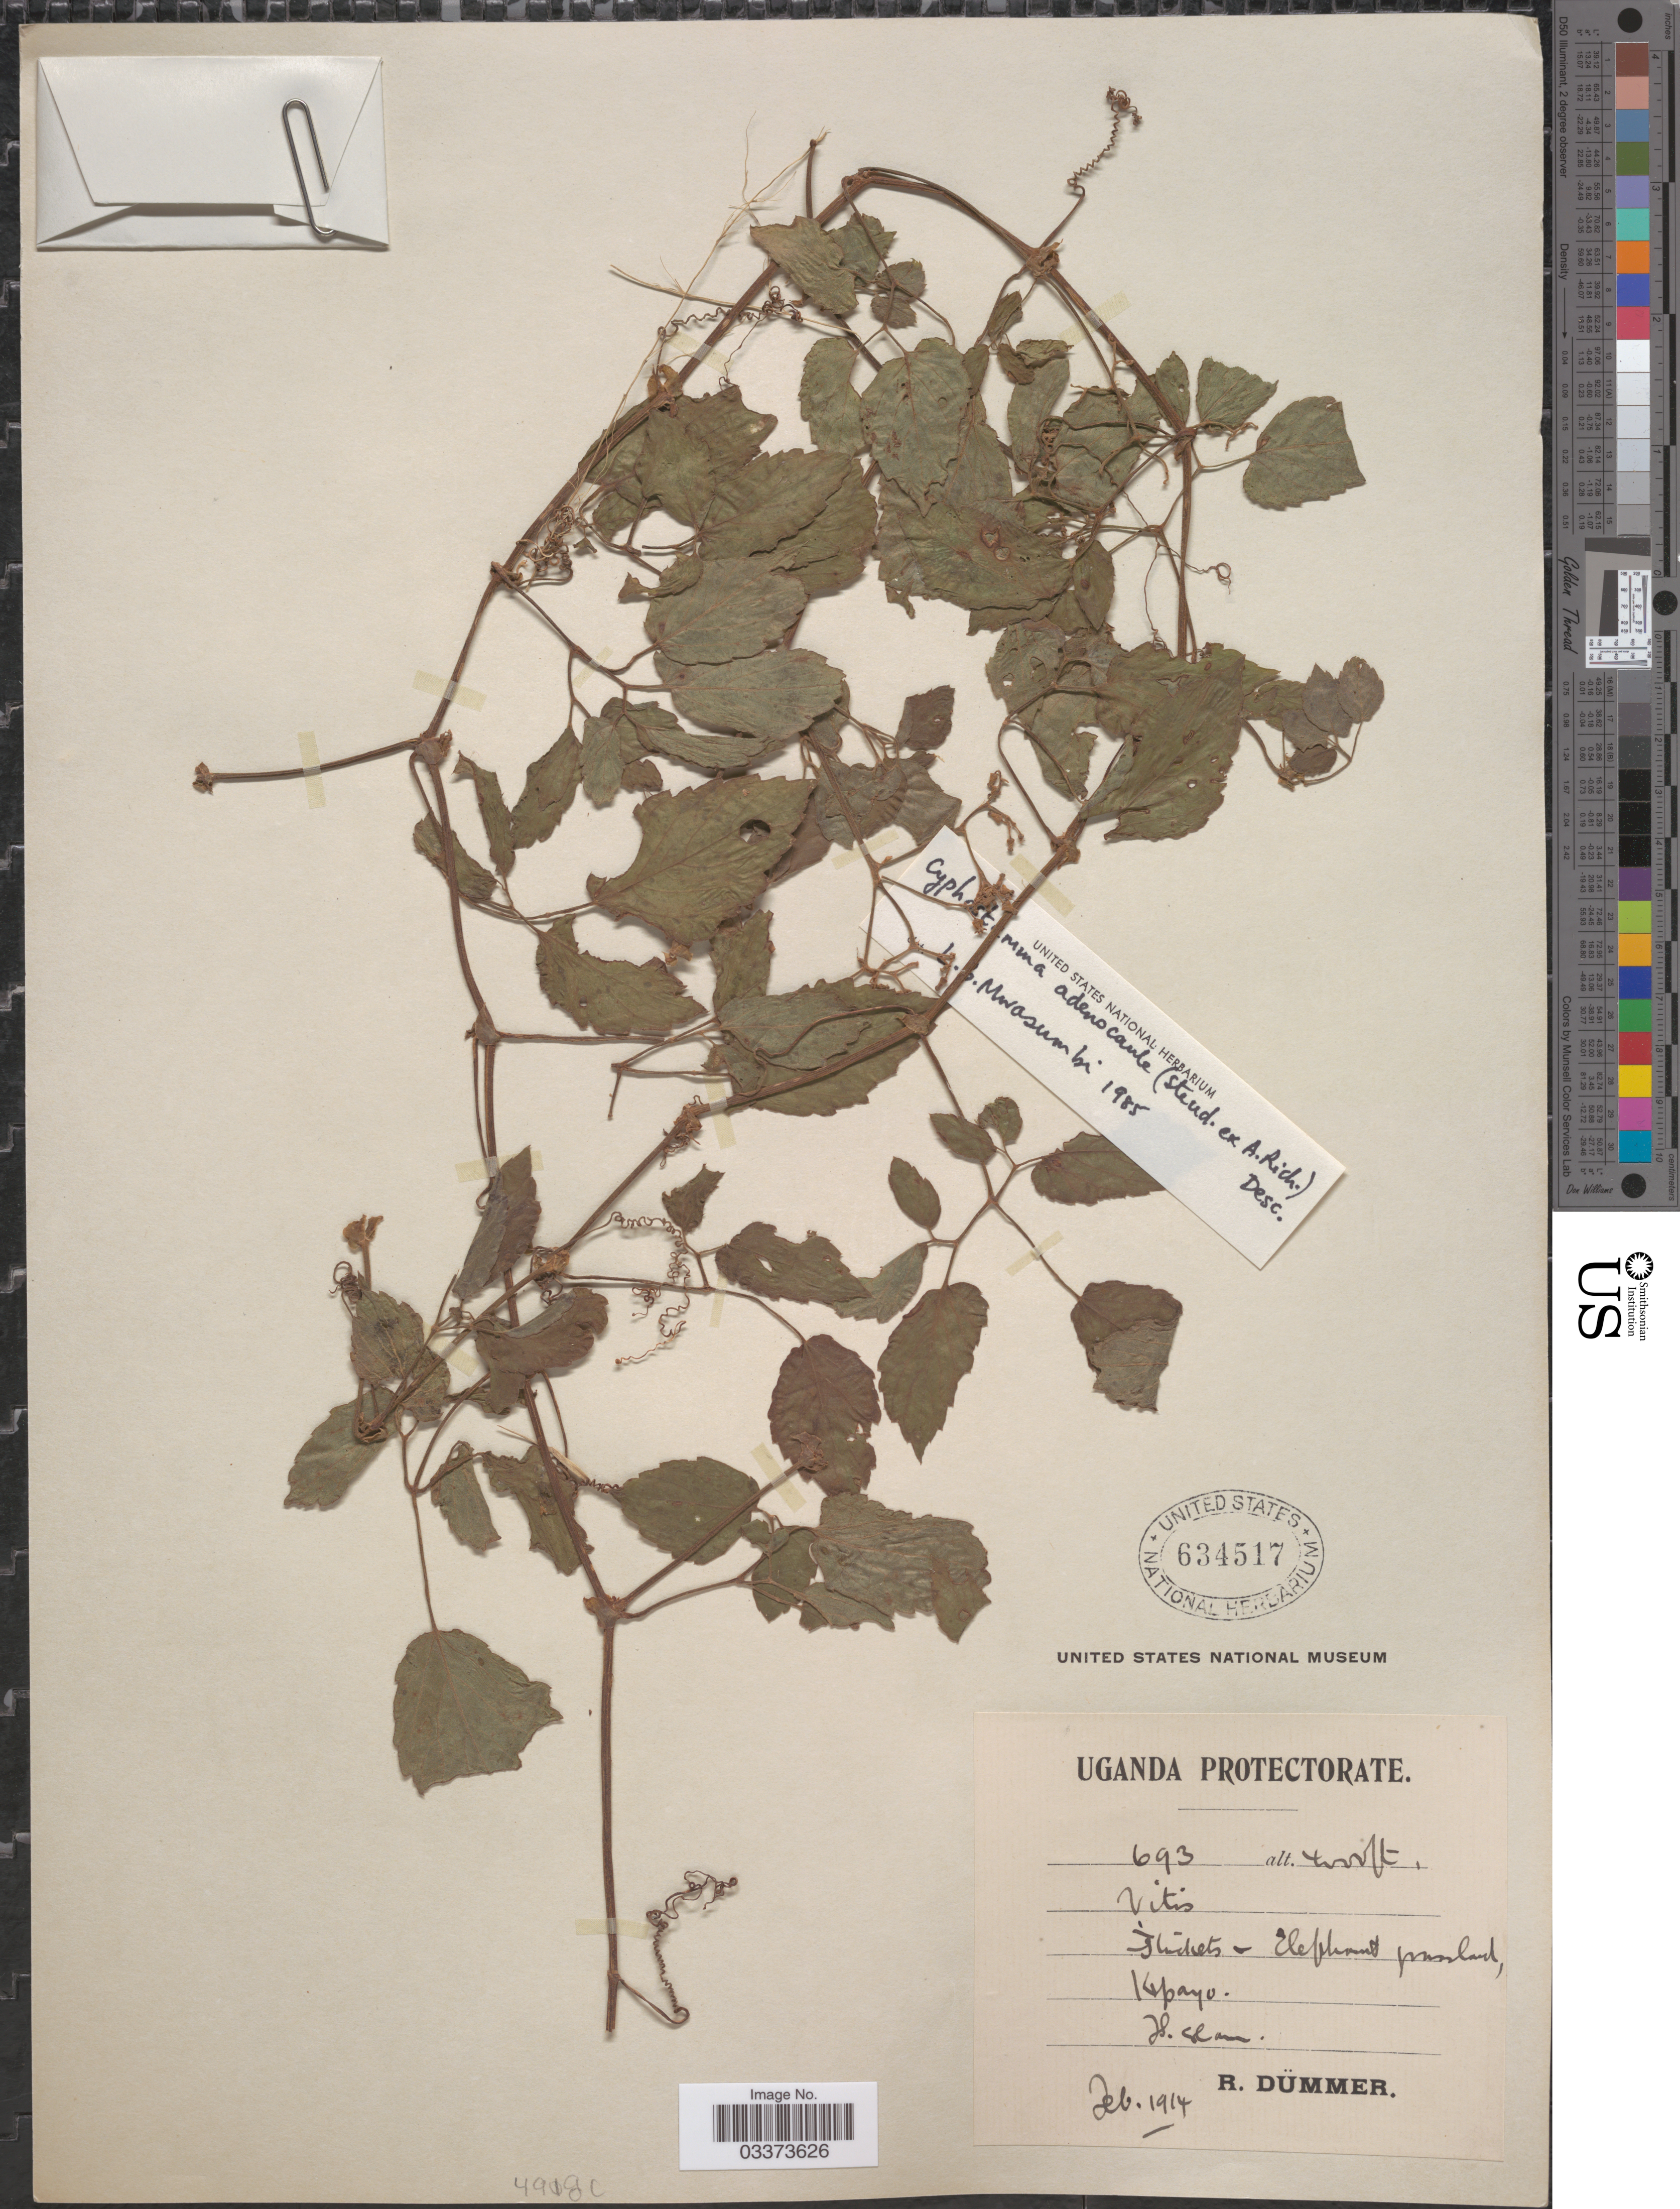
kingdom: Plantae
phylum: Tracheophyta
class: Magnoliopsida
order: Vitales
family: Vitaceae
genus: Cyphostemma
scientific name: Cyphostemma adenocaule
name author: (Steud. ex A. Rich.) Desc. ex Wild & R.B. Drumm.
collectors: R. A. Dümmer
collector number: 693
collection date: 1914-02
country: Uganda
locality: Uganda Protectorate. Elephant grassland, Kipayo.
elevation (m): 1219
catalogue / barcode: US 634517